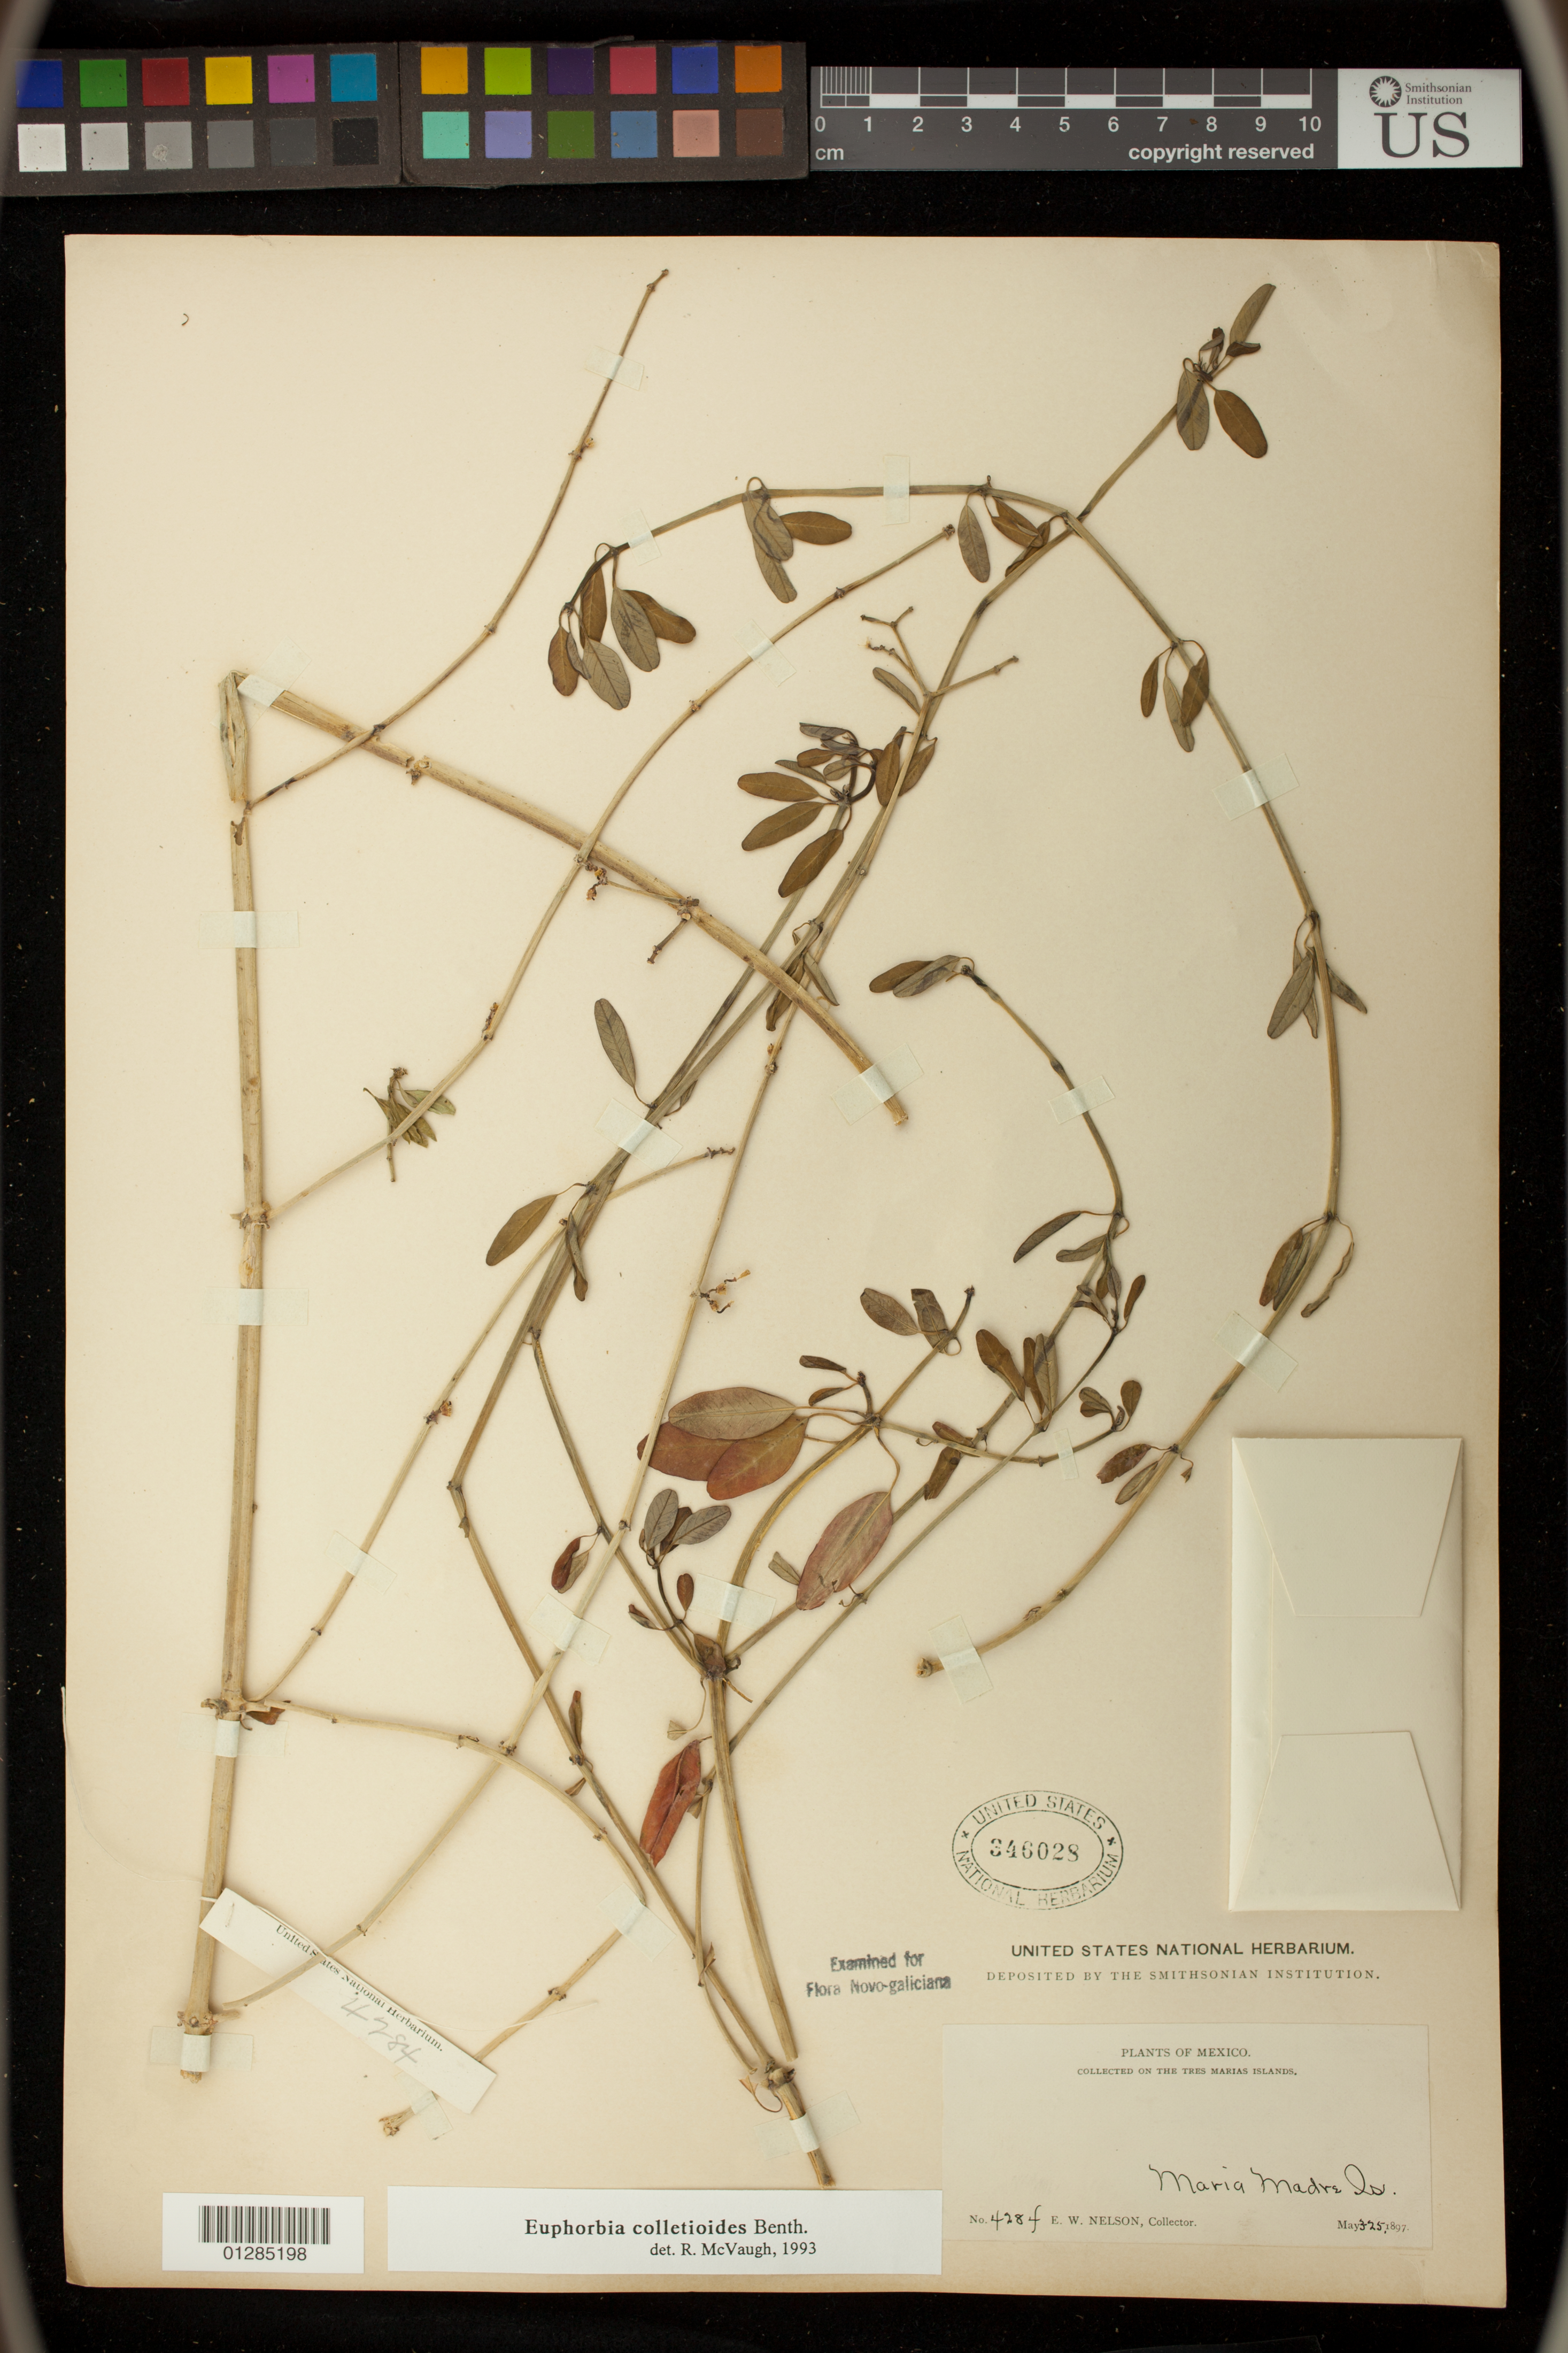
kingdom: Plantae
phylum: Tracheophyta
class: Magnoliopsida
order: Malpighiales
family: Euphorbiaceae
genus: Euphorbia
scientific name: Euphorbia colletioides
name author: Benth.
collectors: E. W. Nelson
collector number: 4284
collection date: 1897-05-03/1897-05-25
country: Mexico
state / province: Nayarit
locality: Maria Madre Is.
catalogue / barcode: US 346028